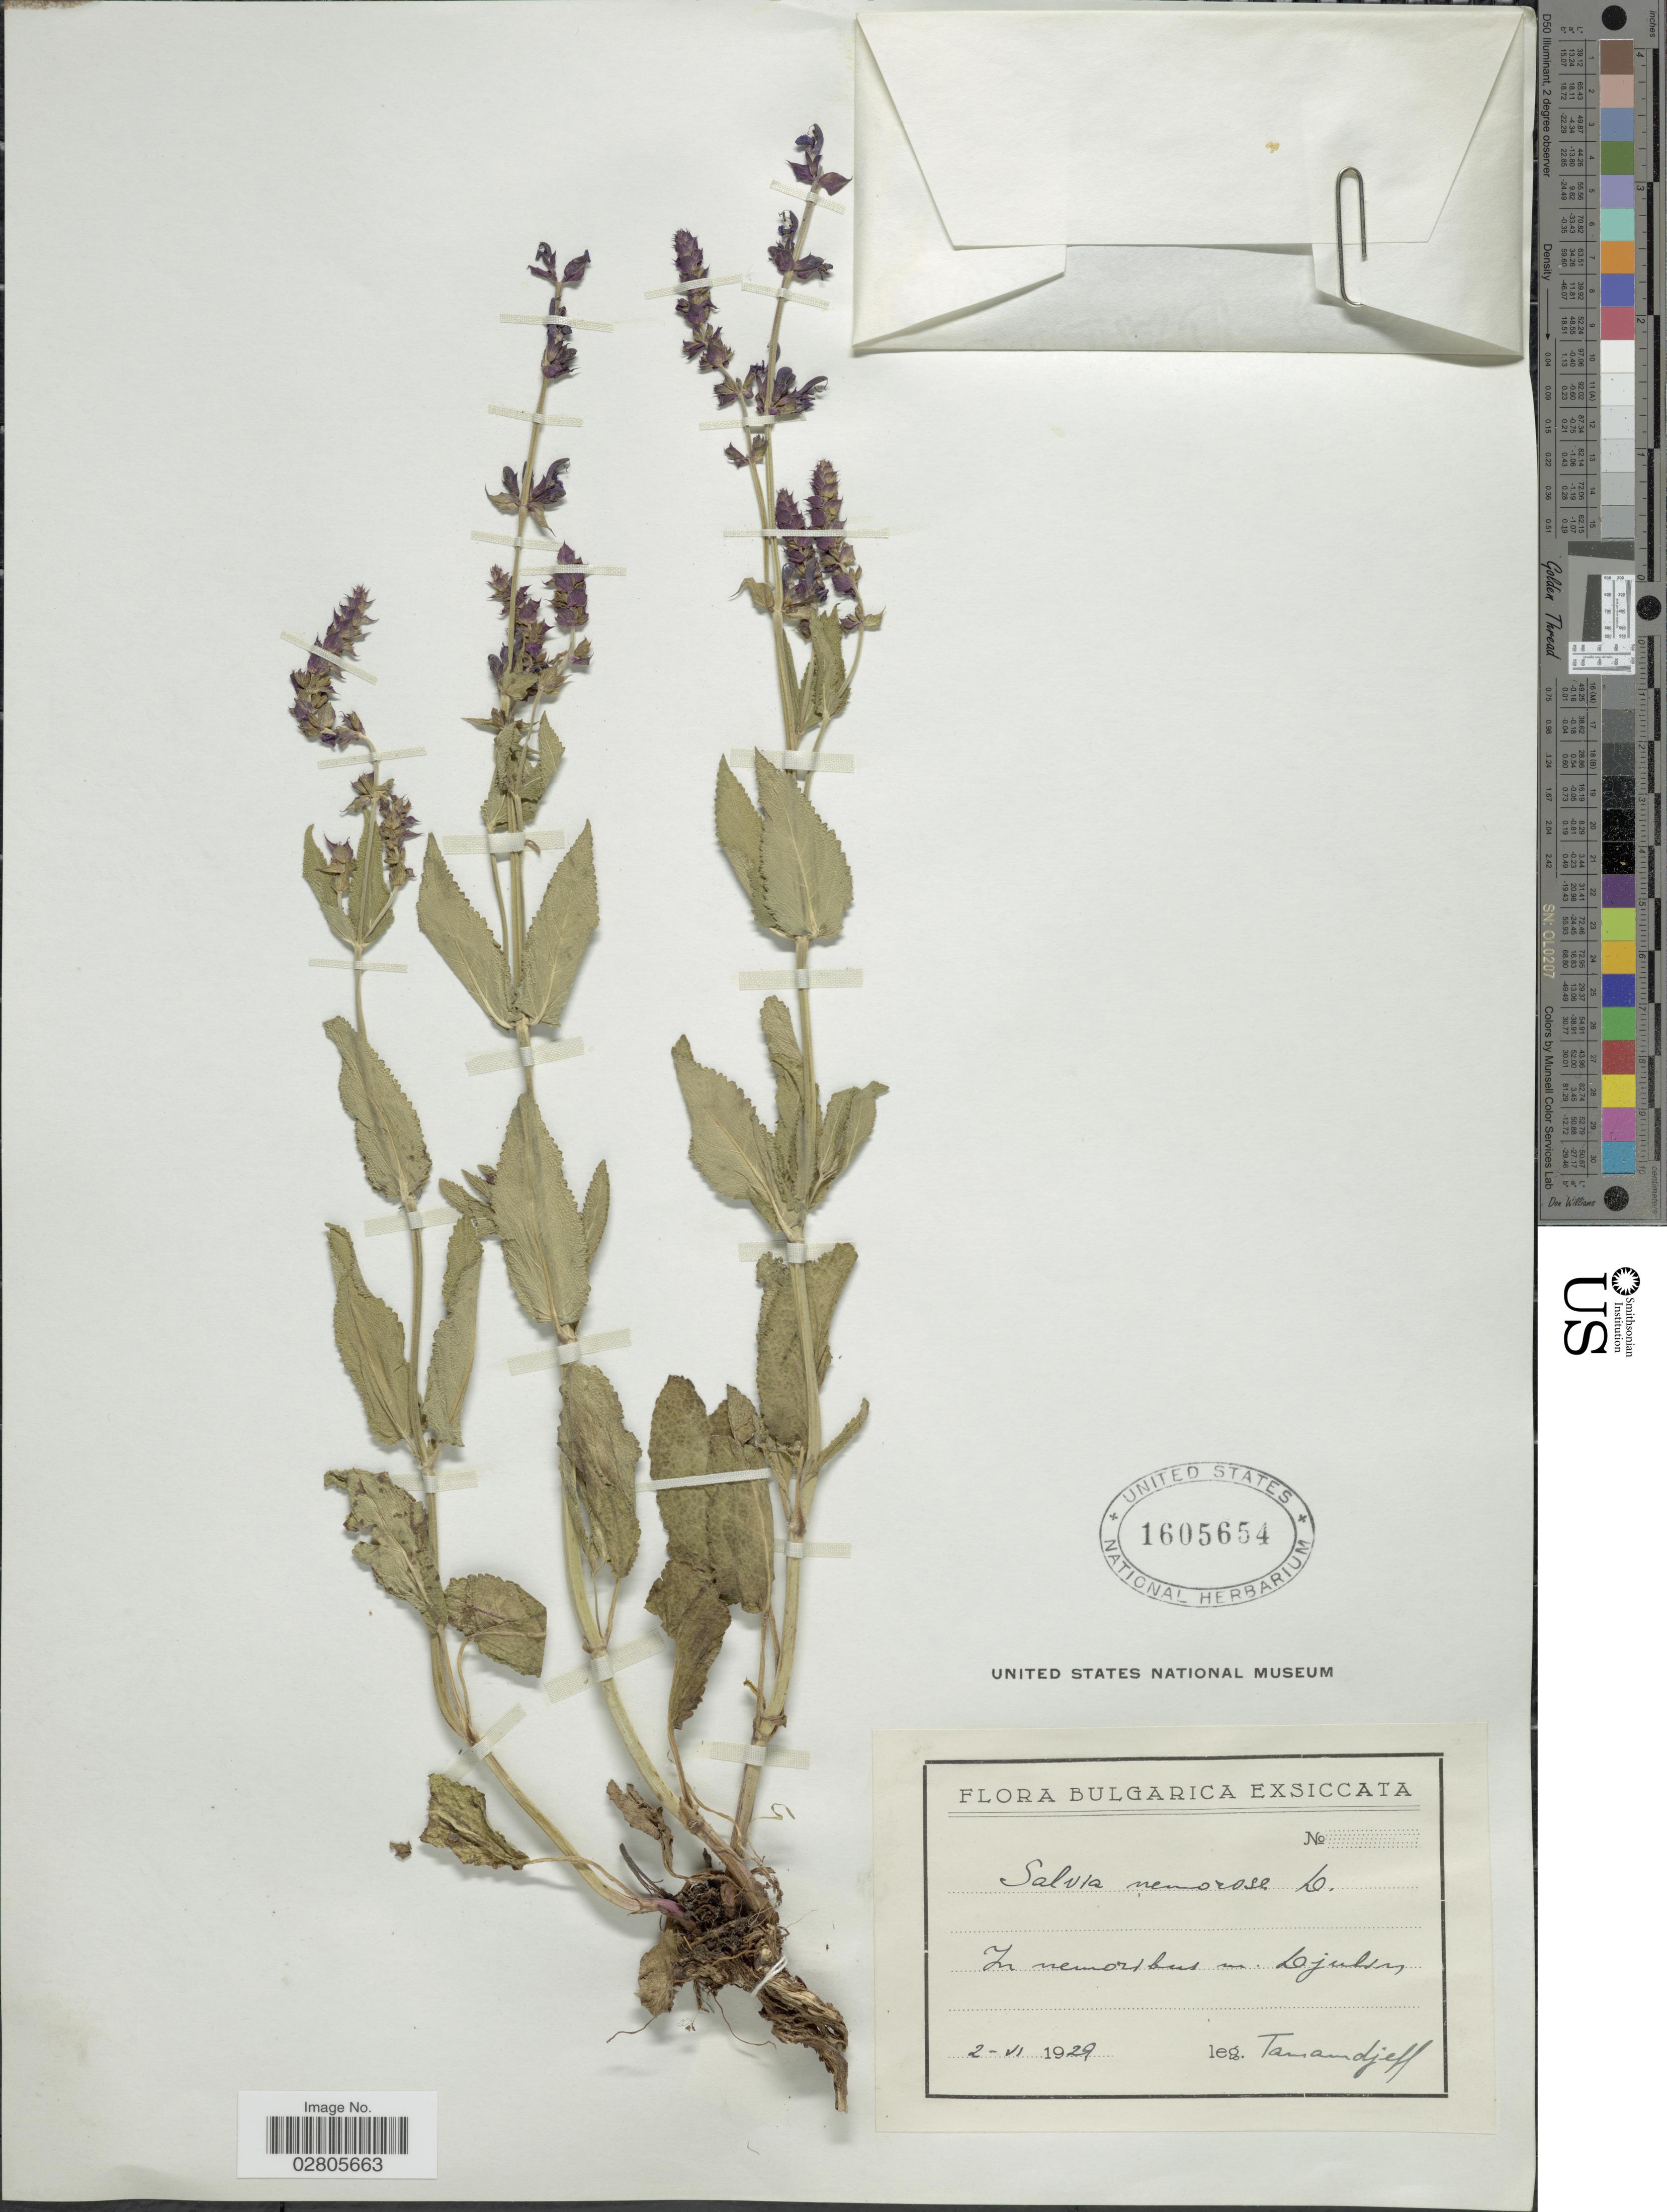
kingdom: Plantae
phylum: Tracheophyta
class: Magnoliopsida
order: Lamiales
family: Lamiaceae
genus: Salvia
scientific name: Salvia nemorosa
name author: L.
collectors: -. Tamandjeff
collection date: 1929-06-02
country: Bulgaria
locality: In nemoribus m. Djulen [interpreted].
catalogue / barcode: US 1605654